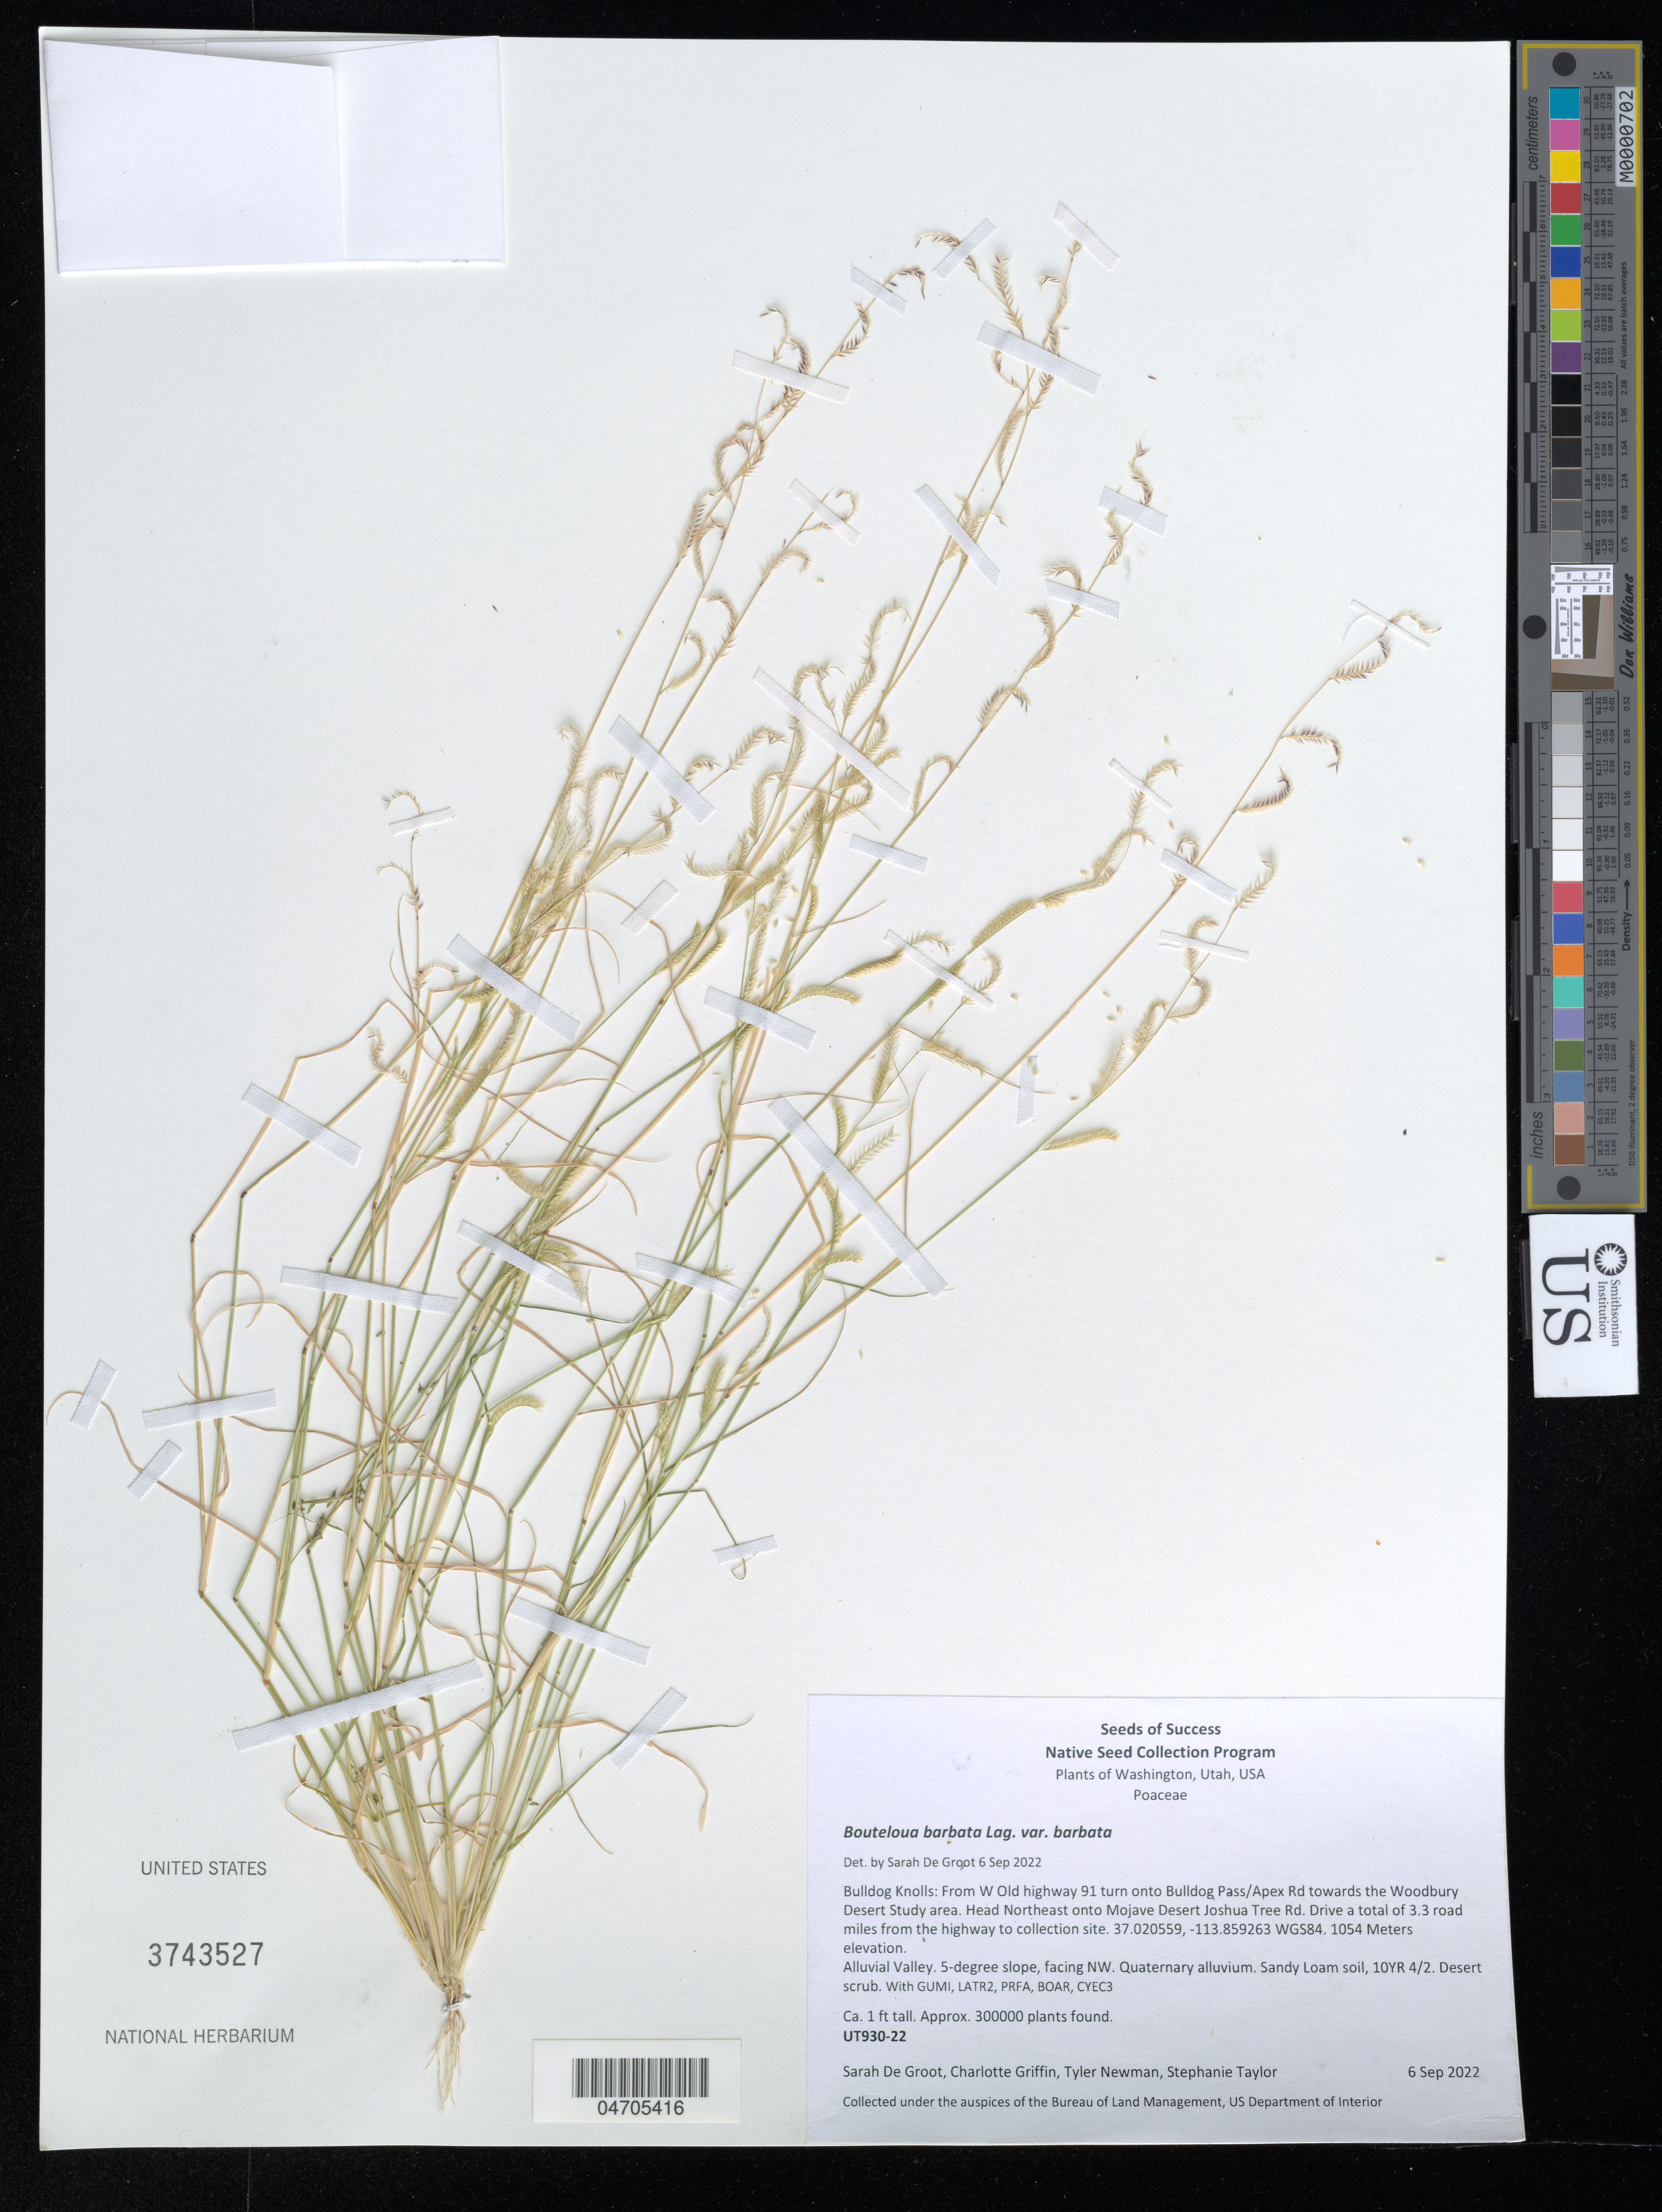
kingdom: Plantae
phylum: Tracheophyta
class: Liliopsida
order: Poales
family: Poaceae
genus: Bouteloua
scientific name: Bouteloua barbata var. barbata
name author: Lagger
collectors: S. De Groot, C. Griffin, T. Newman & S. Taylor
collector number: UT930-22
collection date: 2022-09-06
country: United States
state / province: Utah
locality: Washington. Bulldog Knolls: From W Old highway 91 turn onto Bulldog Pass/Apex Rd towards the Woodbury Desert Study area. Head Northeast onto Mojave Desert Joshua Tree Rd. Drive a total of 3.3 road miles from the highway to collection site.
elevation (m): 1054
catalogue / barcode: US 3743527